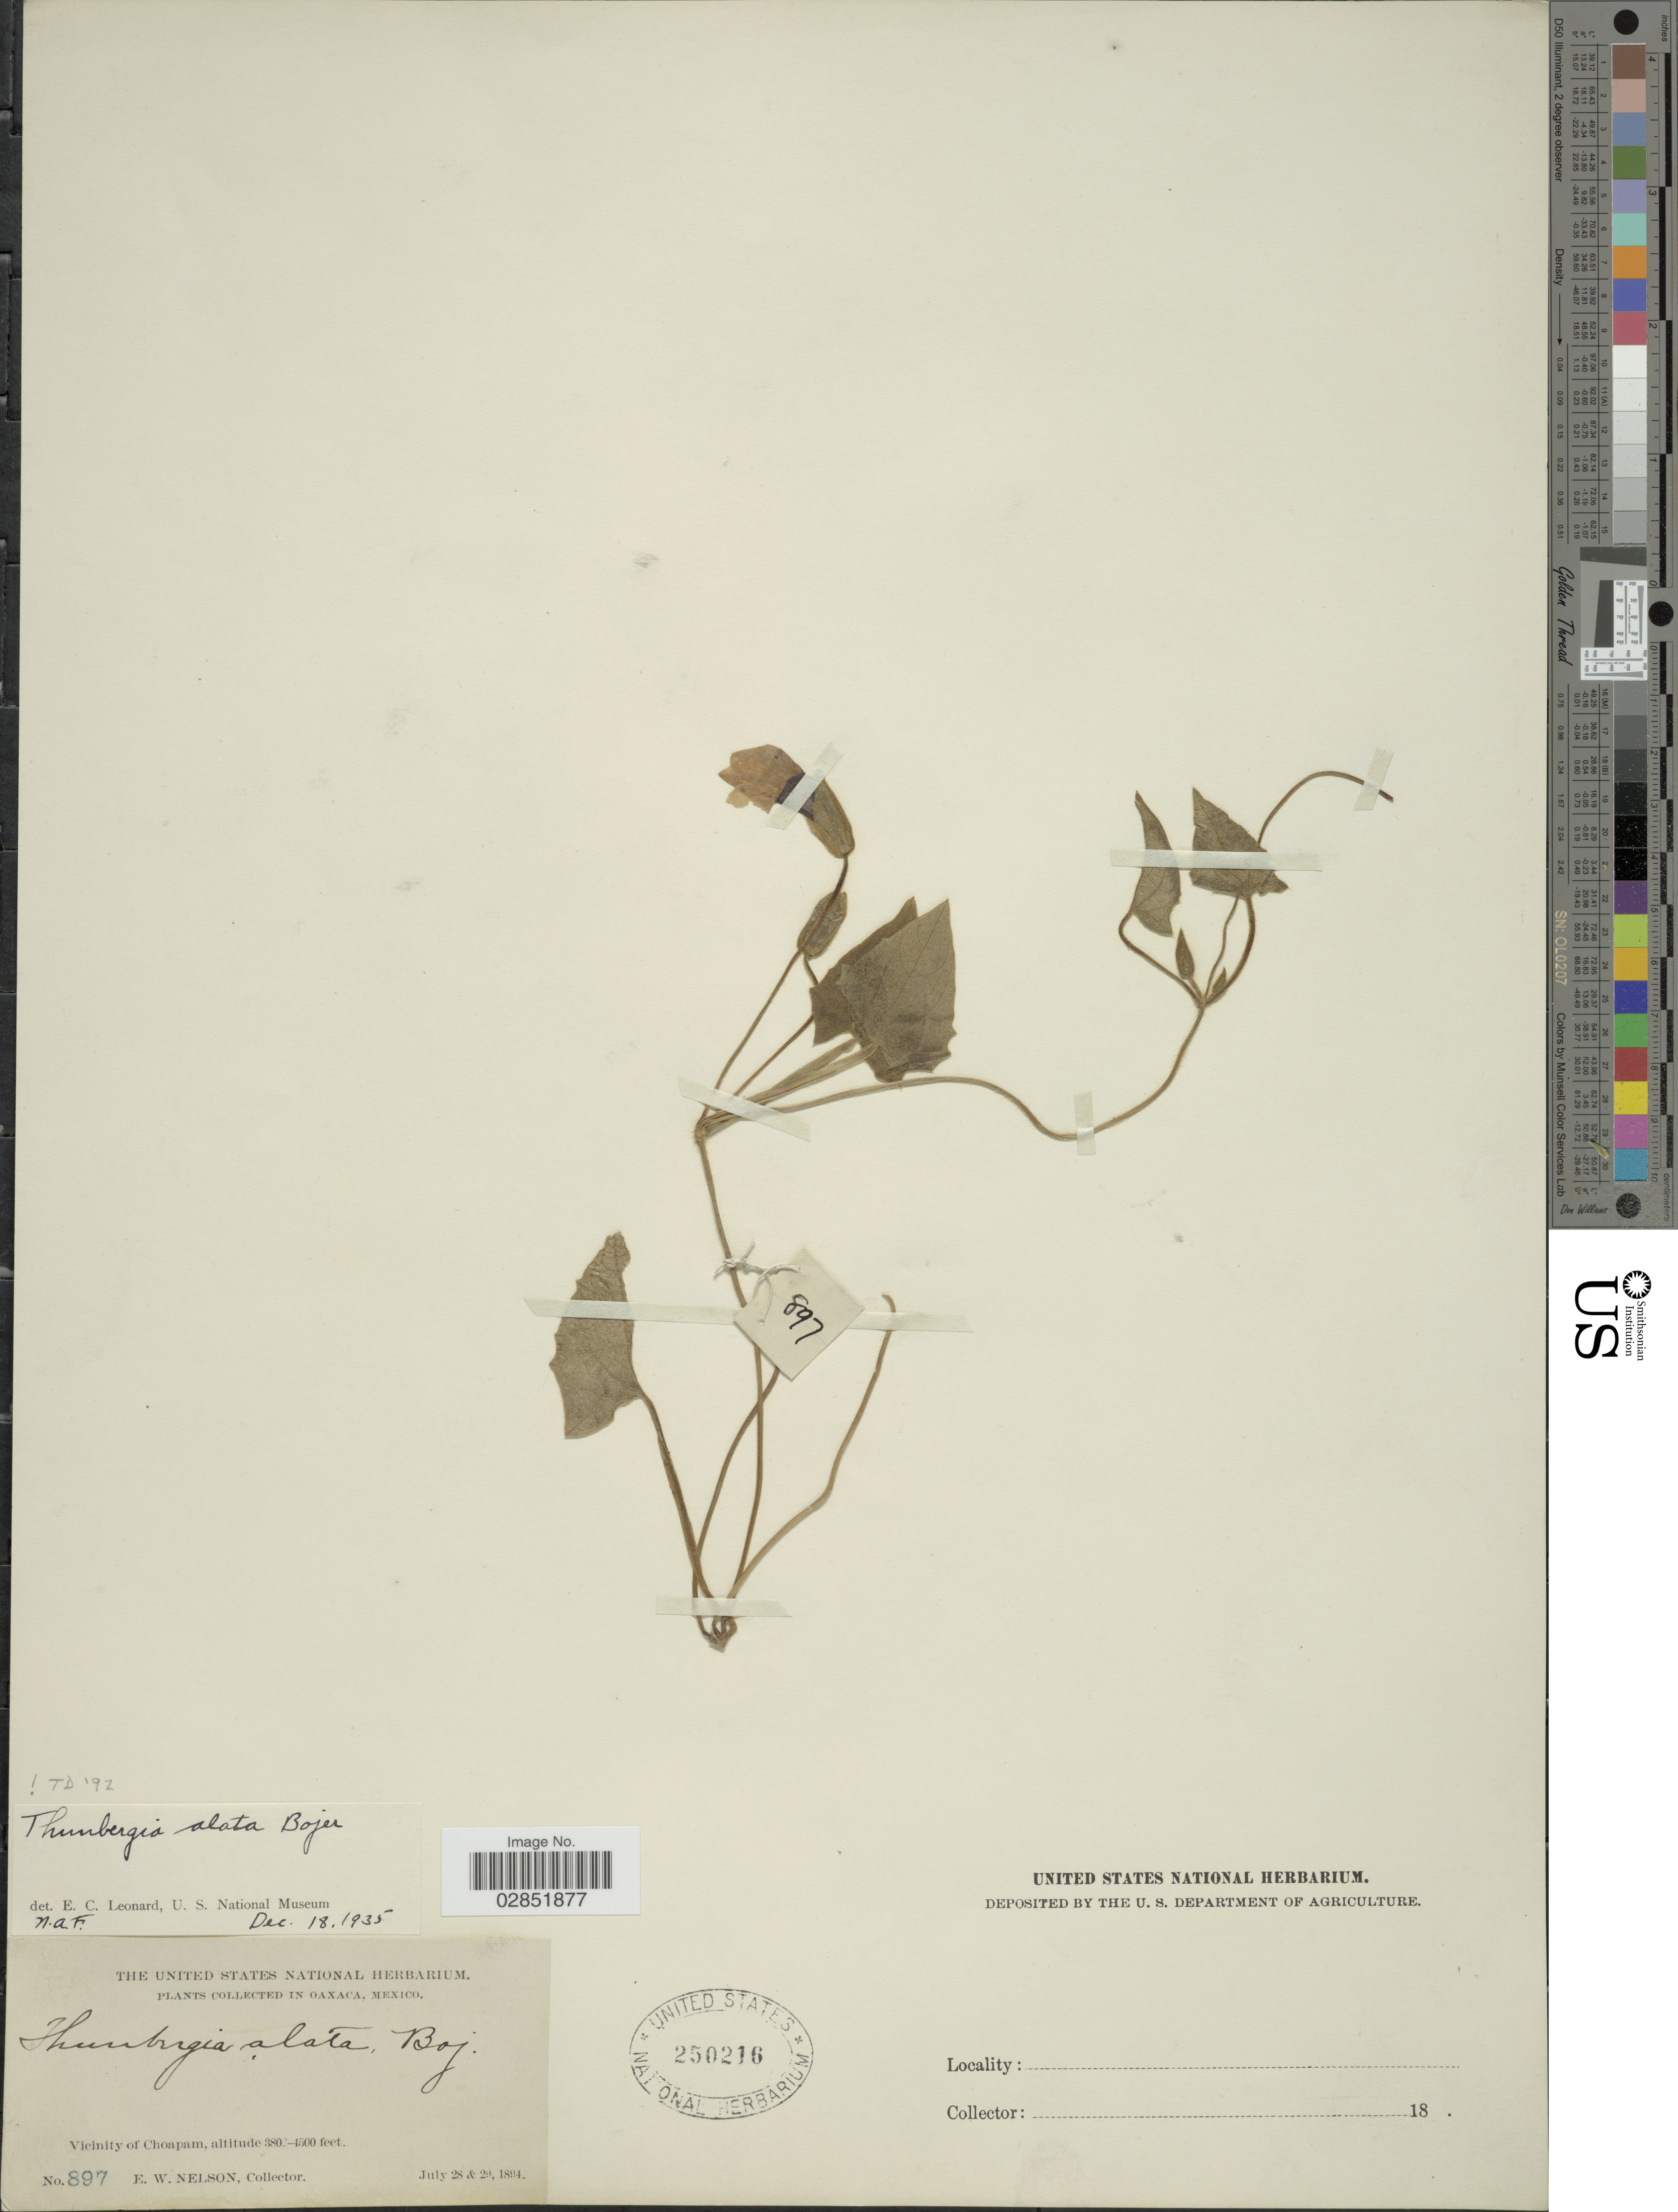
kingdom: Plantae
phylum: Tracheophyta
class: Magnoliopsida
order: Lamiales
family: Acanthaceae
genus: Thunbergia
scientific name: Thunbergia alata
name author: Bojer ex Sims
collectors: E. W. Nelson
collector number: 897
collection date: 1894-07-28/1894-07-29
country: Mexico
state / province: Oaxaca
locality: Vicinity of Choapam.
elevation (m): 1158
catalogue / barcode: US 250216